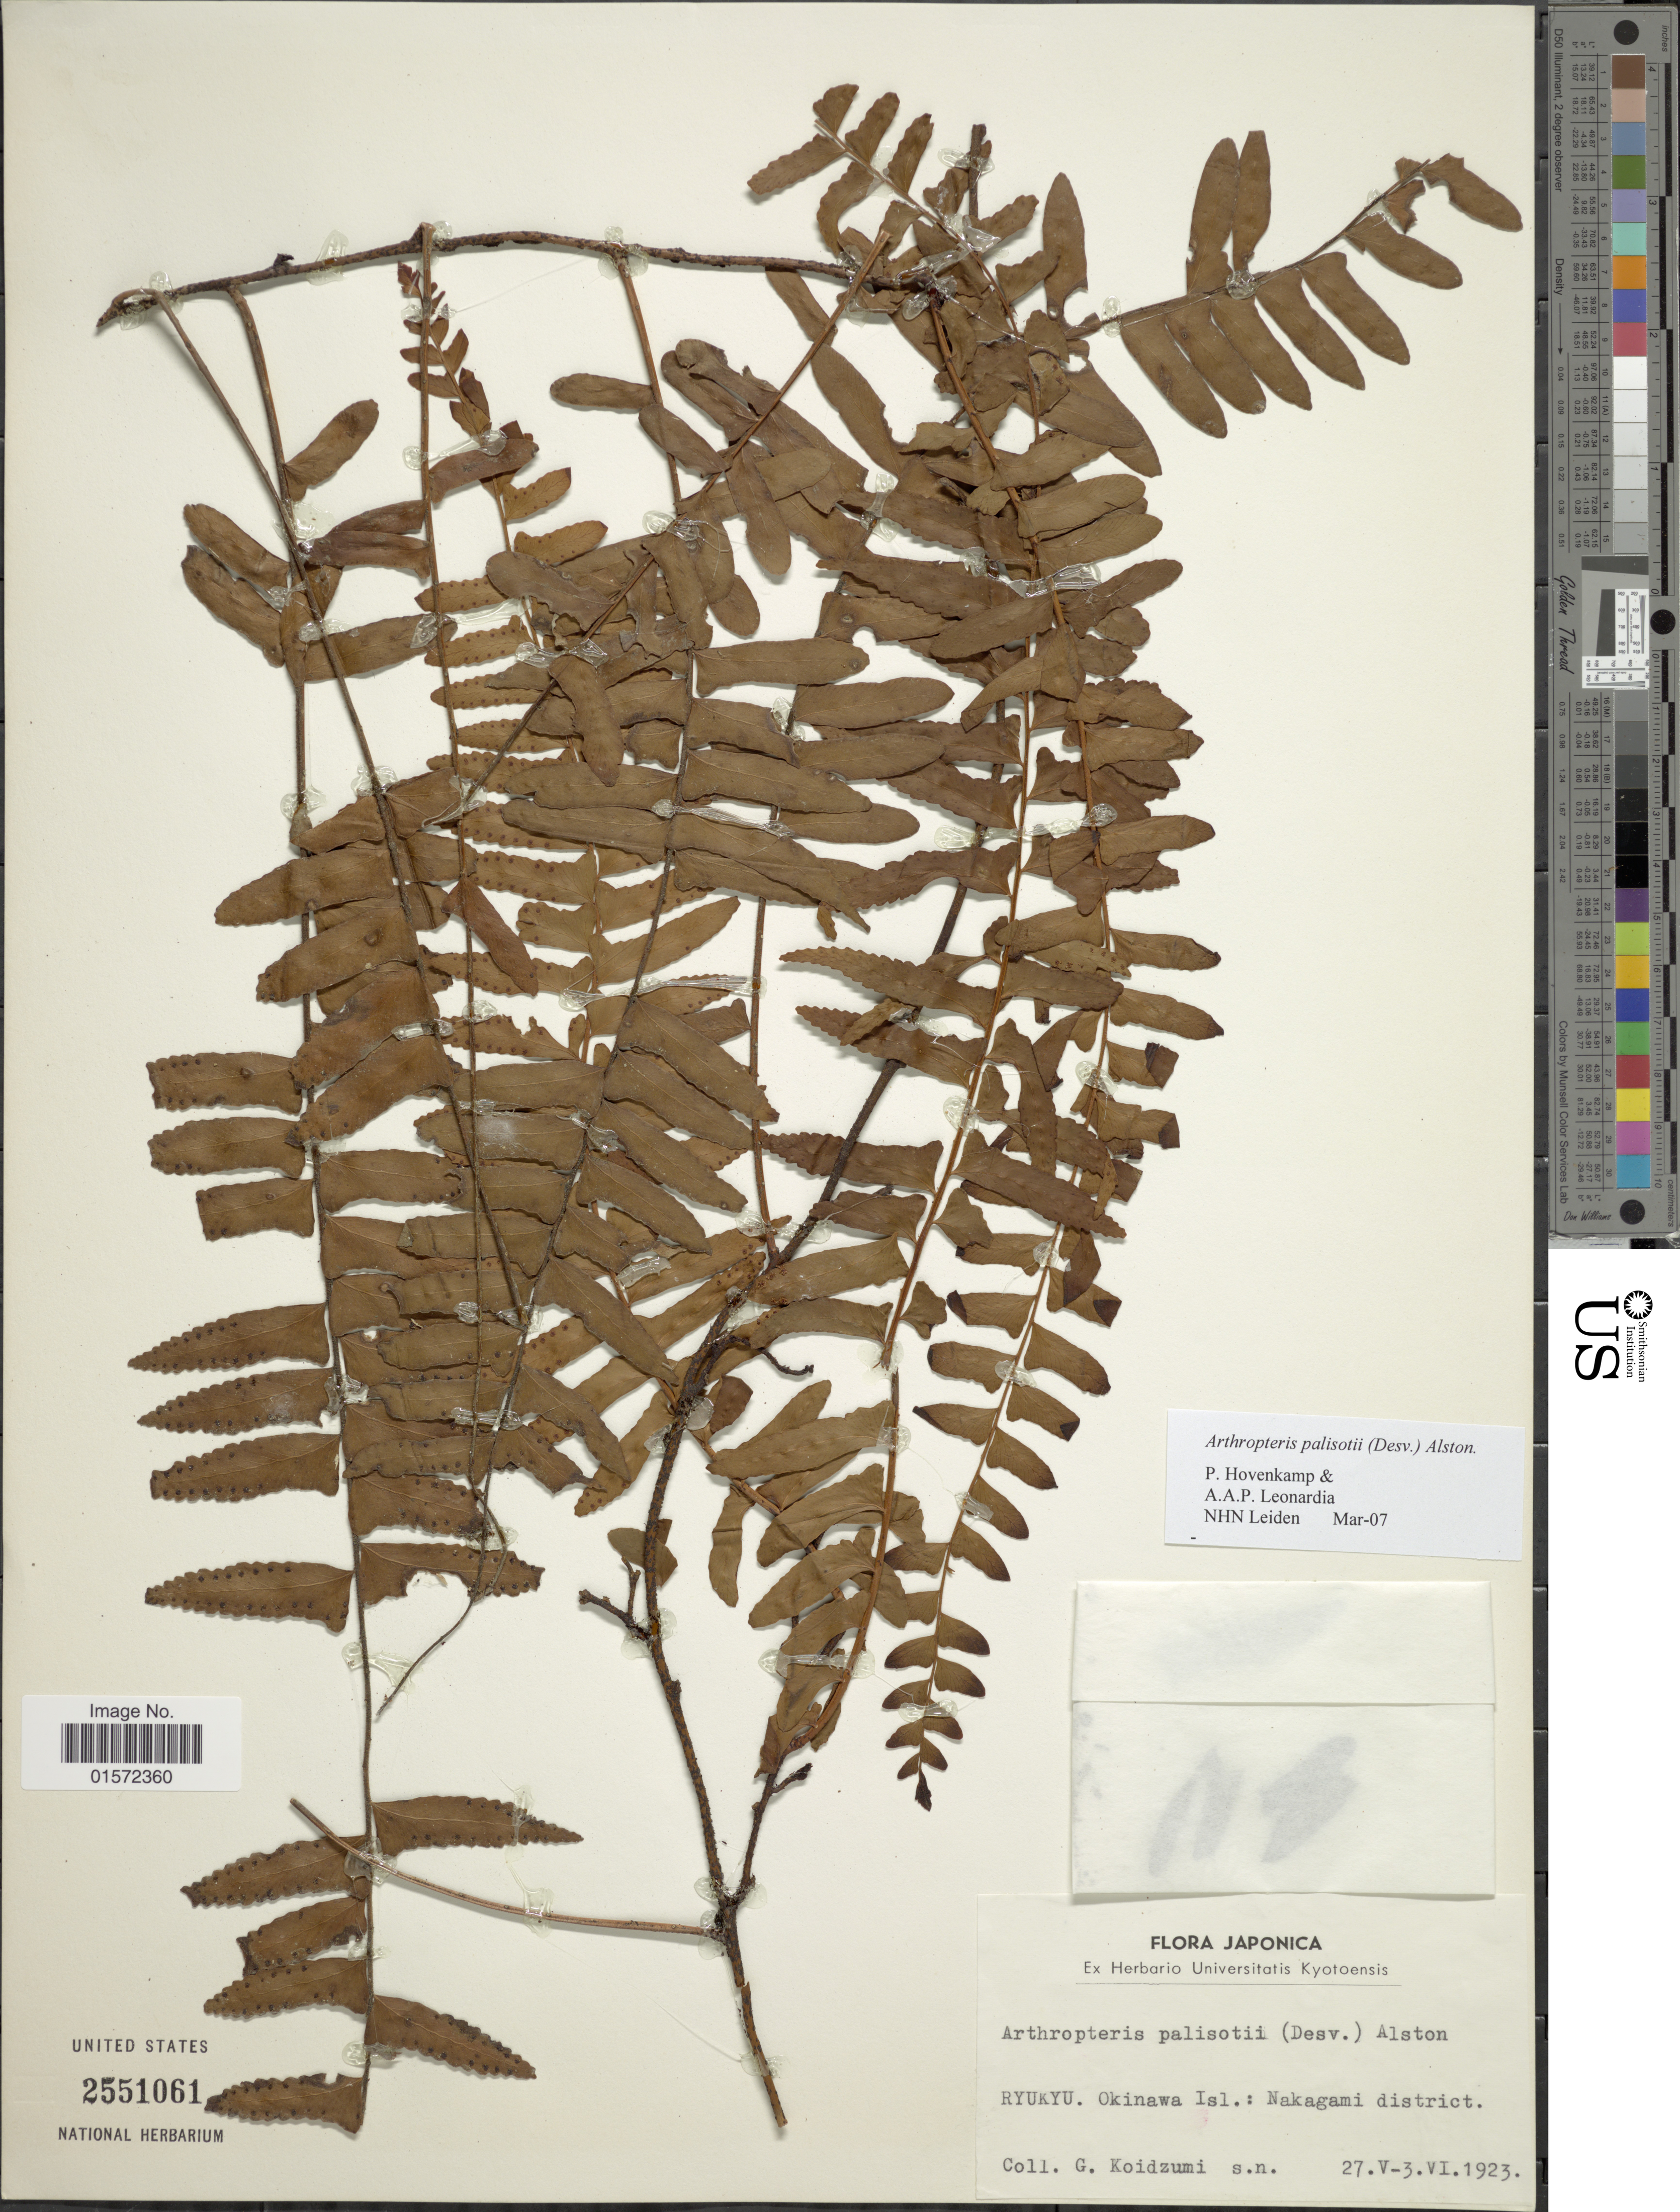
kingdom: Plantae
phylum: Tracheophyta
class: Polypodiopsida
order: Polypodiales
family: Tectariaceae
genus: Arthropteris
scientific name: Arthropteris palisotii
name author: (Desv.) Alston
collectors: G. Koidzumi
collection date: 1923-05-27/1923-06-03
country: Japan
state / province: Okinawa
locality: Ryukyu, OkinawaIsl. Nakagami district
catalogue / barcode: US 2551061